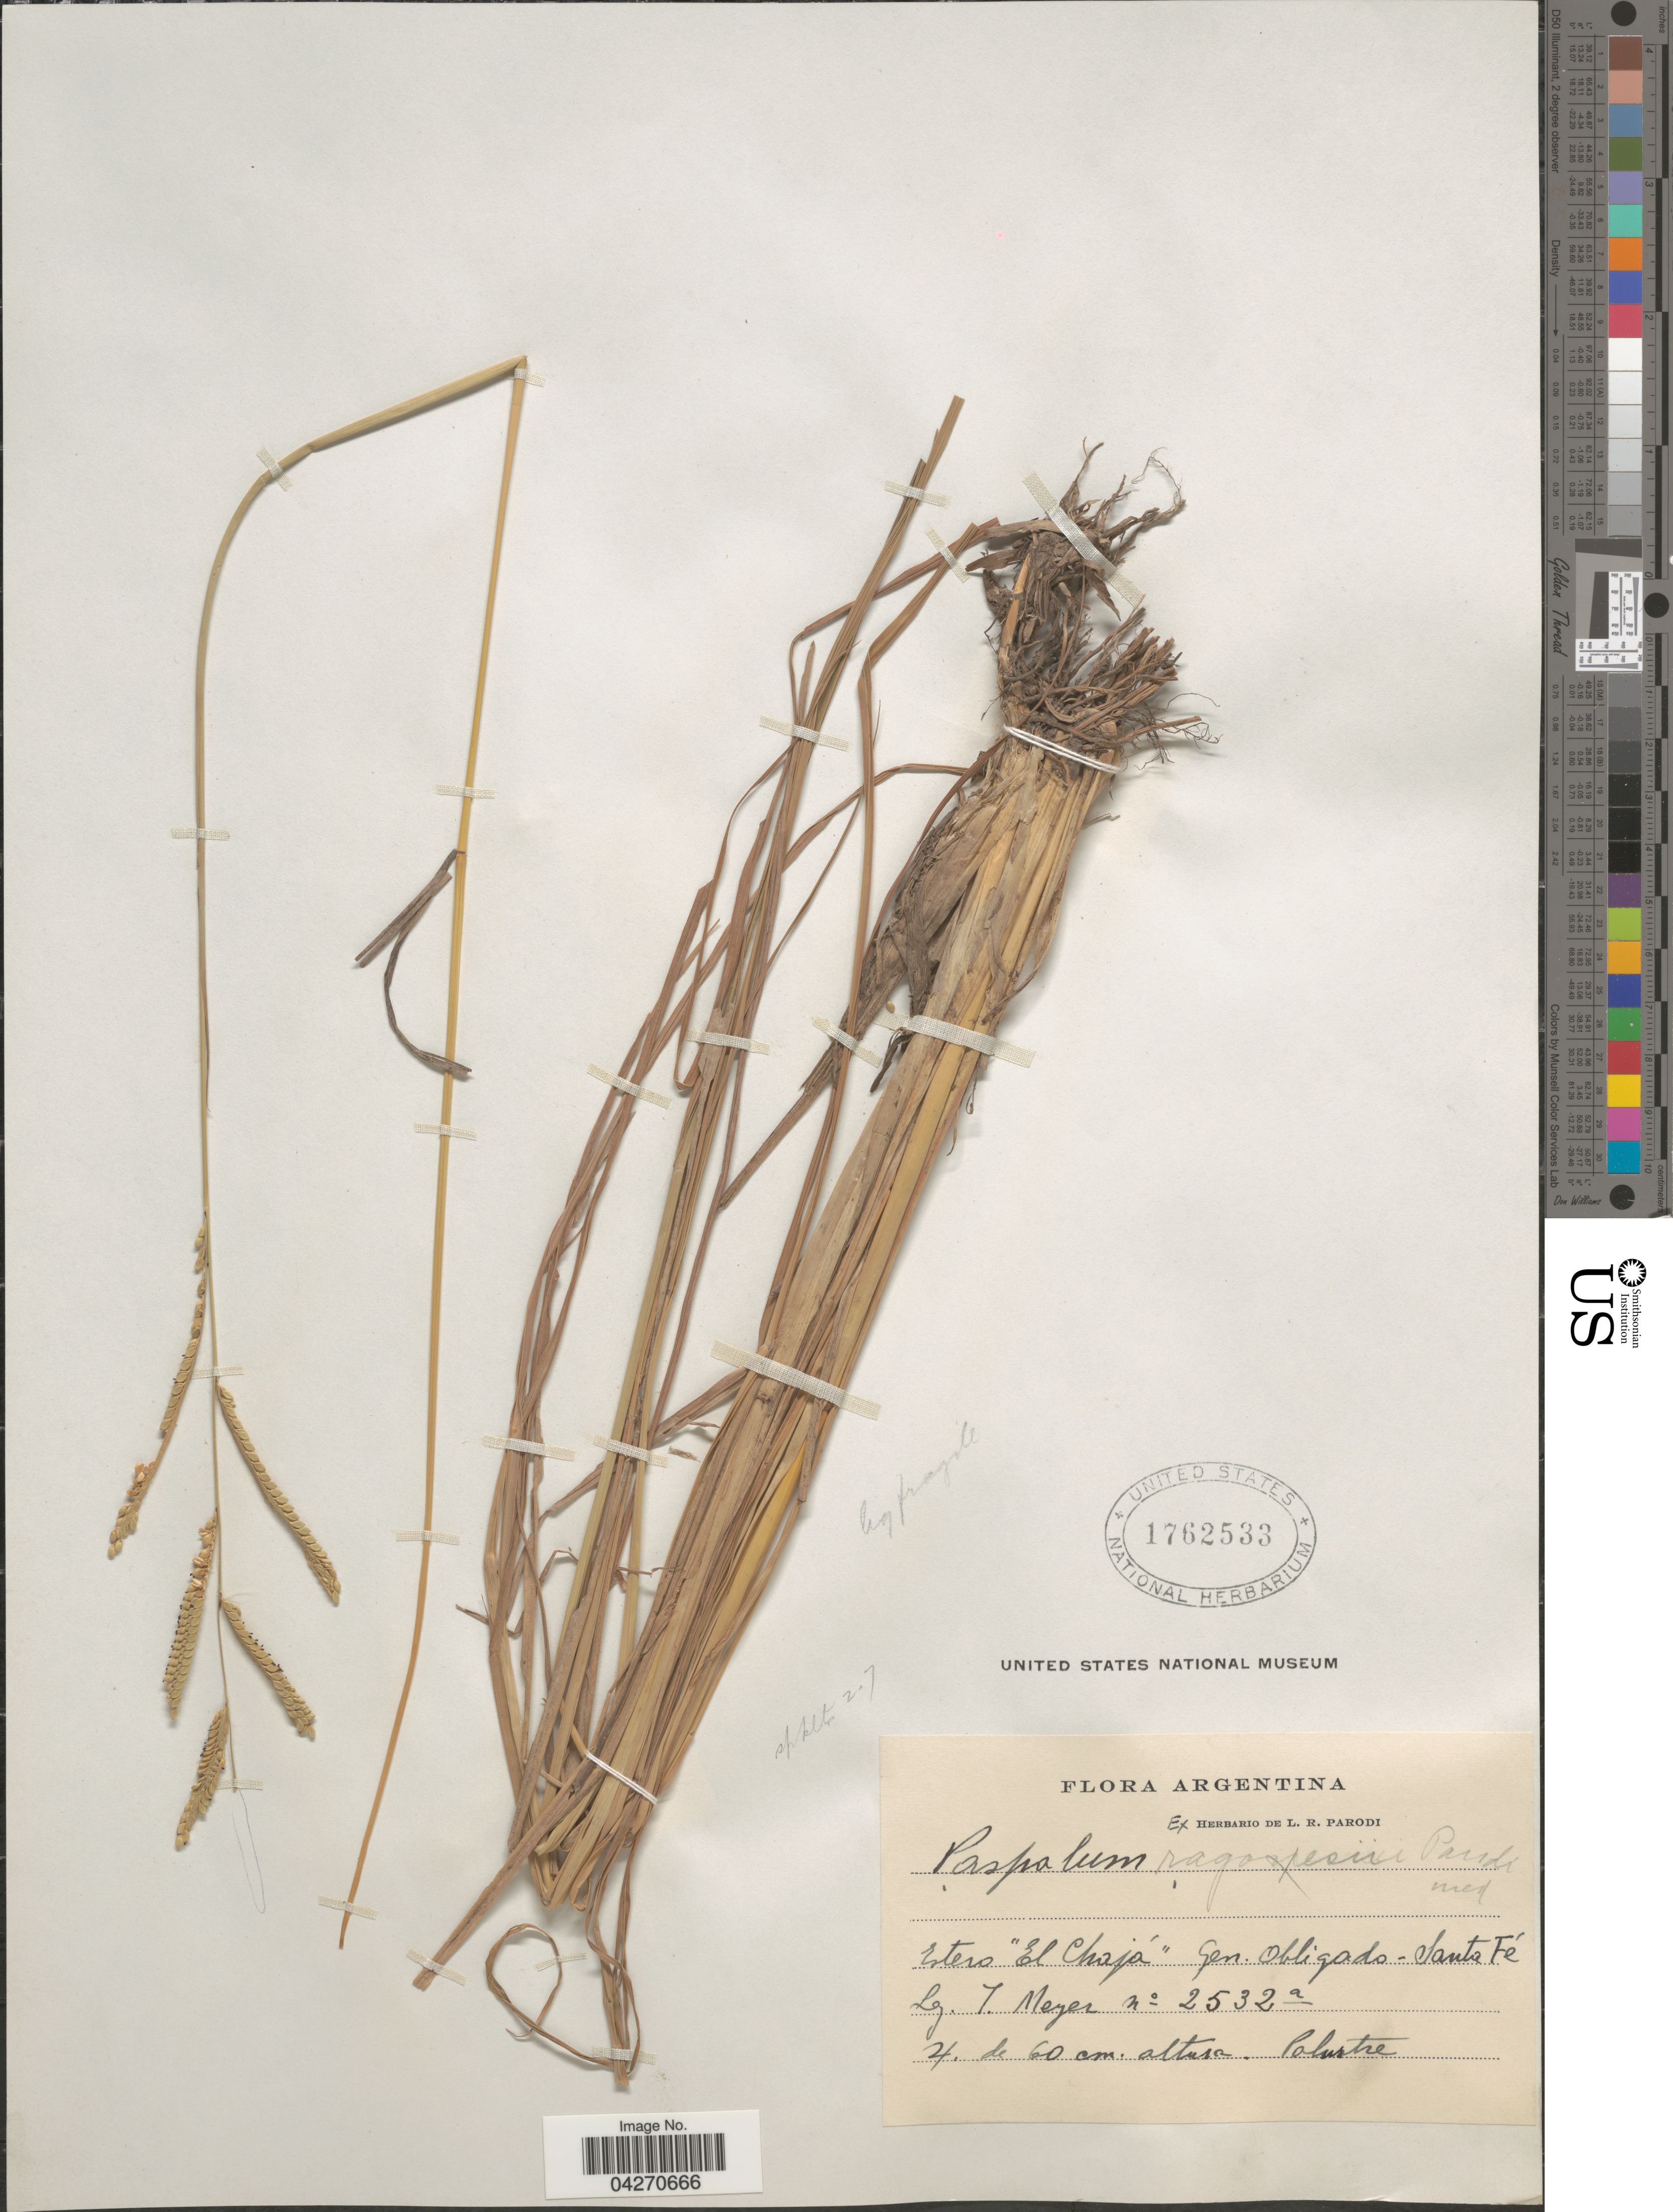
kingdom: Plantae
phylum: Tracheophyta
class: Liliopsida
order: Poales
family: Poaceae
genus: Paspalum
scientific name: Paspalum hartwegianum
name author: E. Fourn.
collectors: T. Meyer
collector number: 2532a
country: Argentina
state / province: Santa Fe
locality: Estero "El Chajá" Gen. obligado.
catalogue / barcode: US 1762533